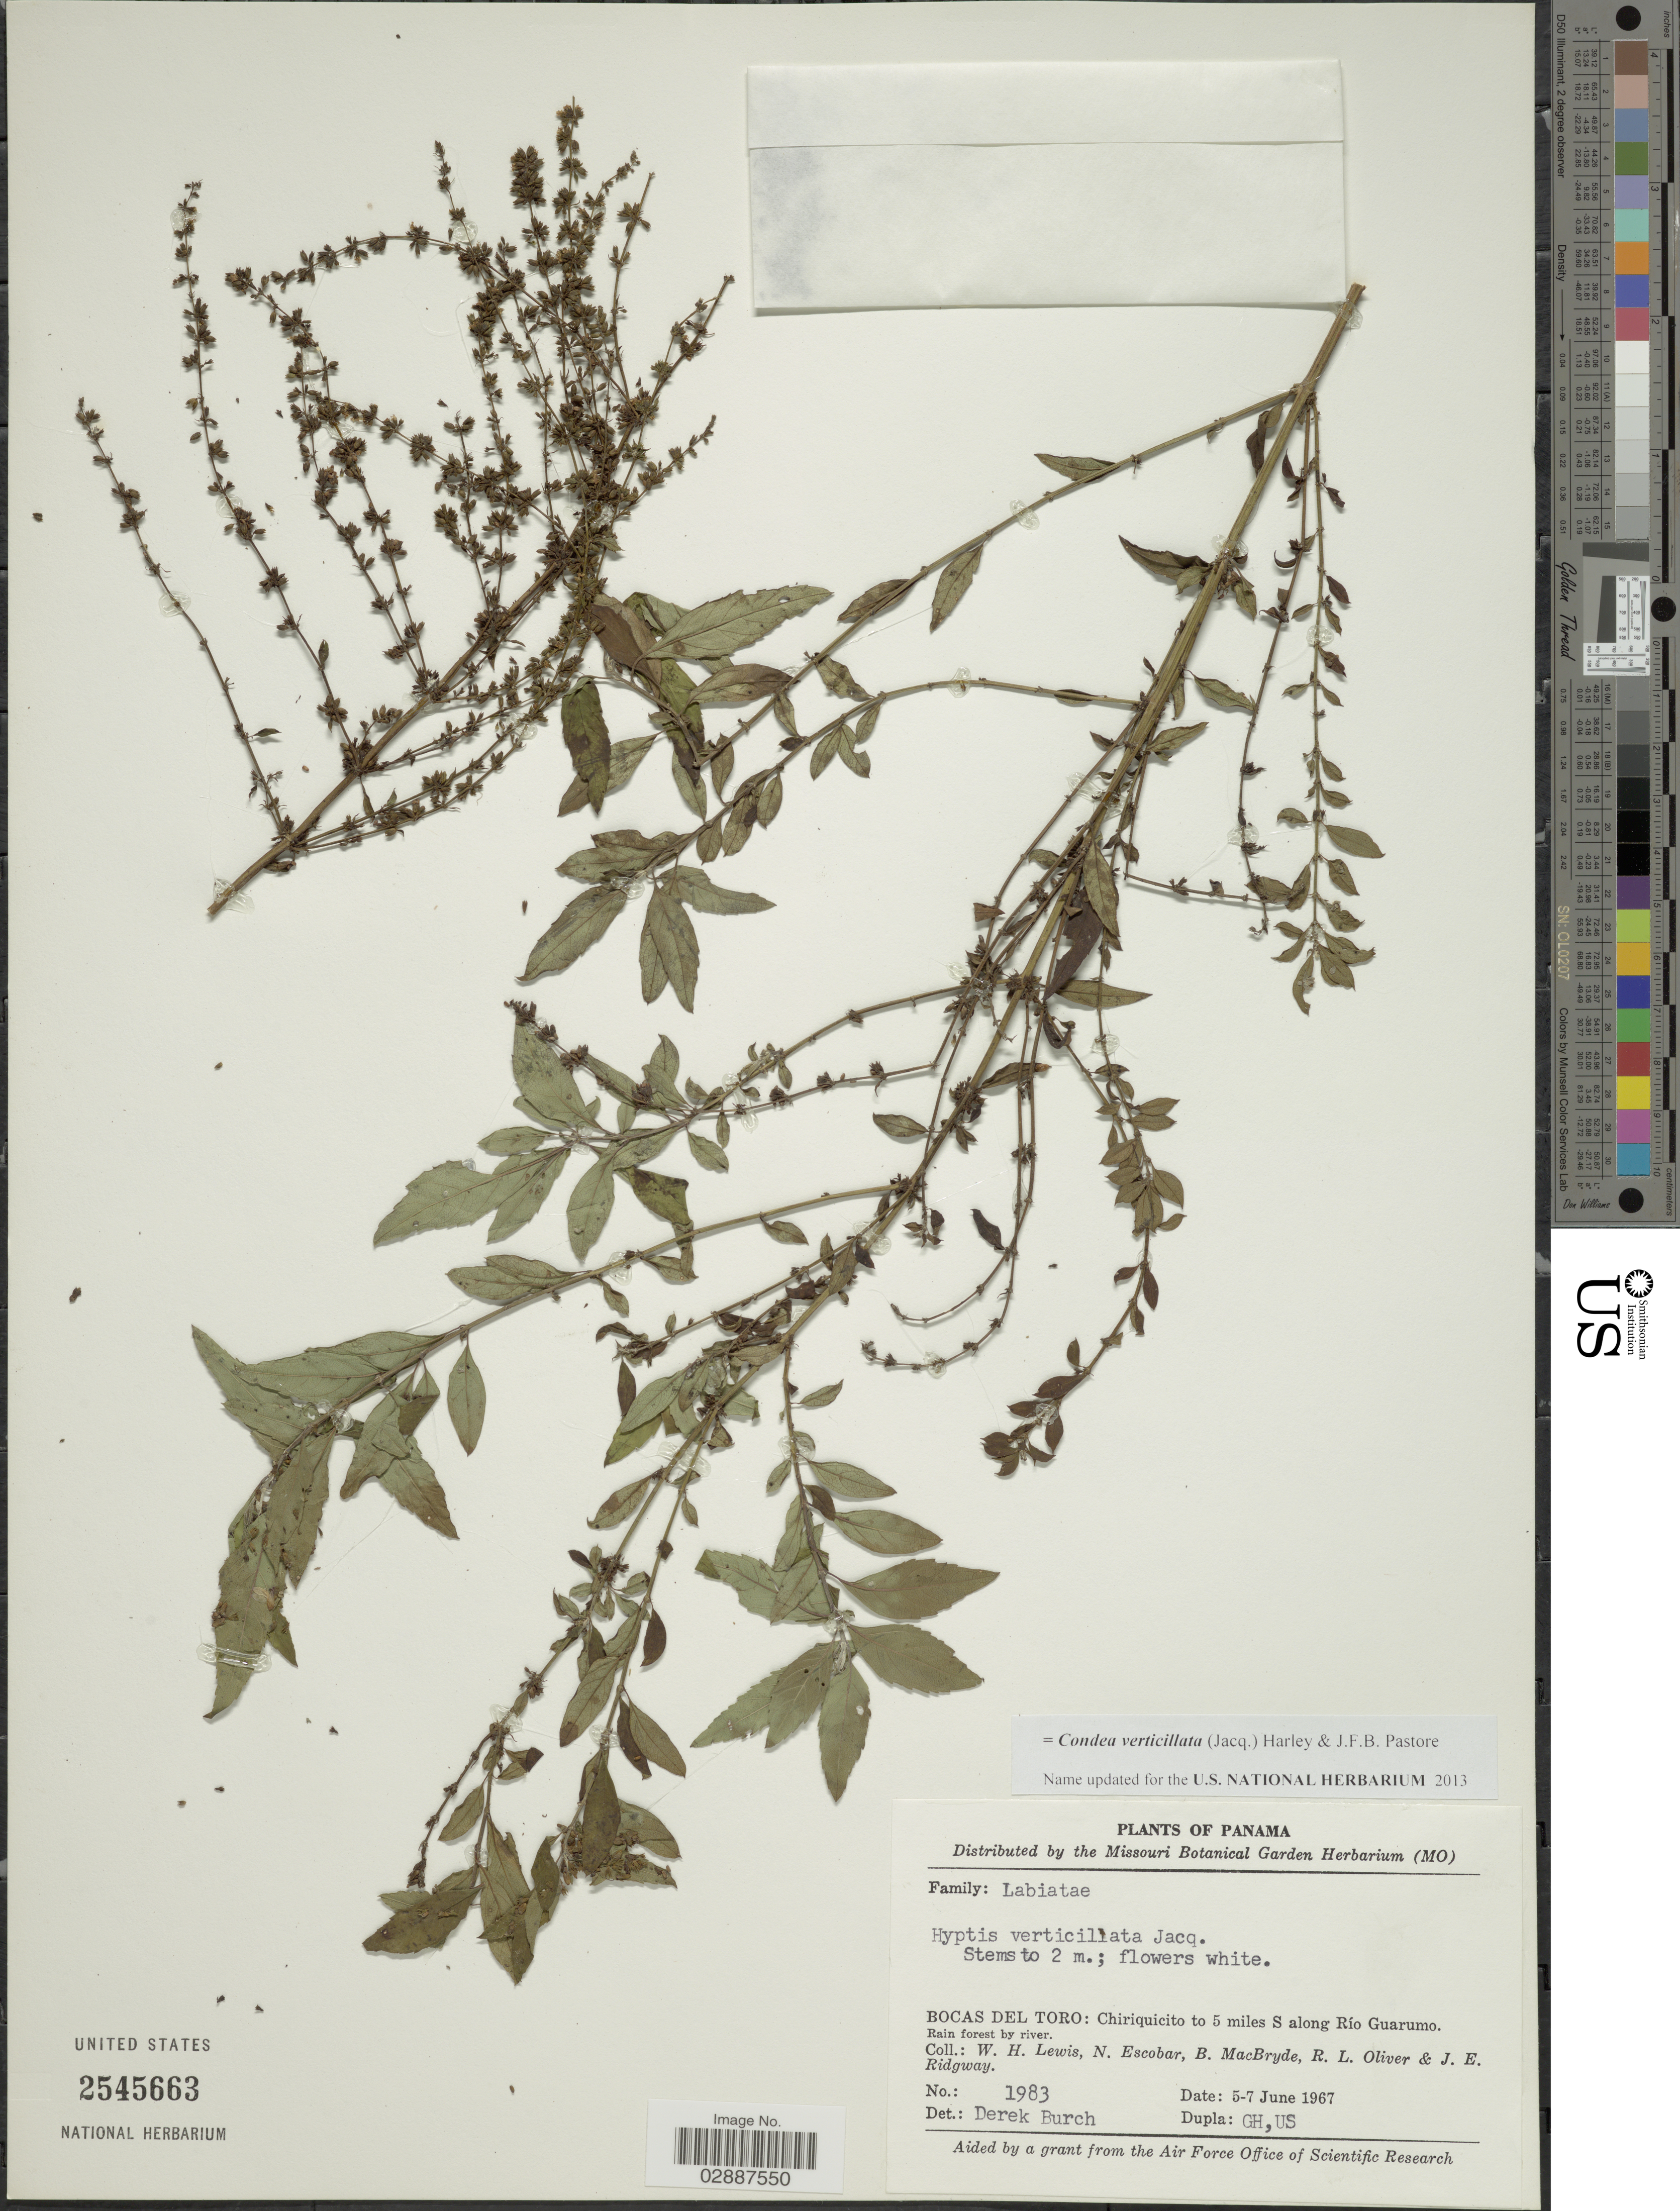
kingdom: Plantae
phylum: Tracheophyta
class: Magnoliopsida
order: Lamiales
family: Lamiaceae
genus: Condea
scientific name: Condea verticillata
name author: (Jacq.) Harley & J.F.B. Pastore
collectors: W. H. Lewis, N. Escobar, B. MacBryde, R. Oliver & J. Ridgway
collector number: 1983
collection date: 1967-06-05/1967-06-07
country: Panama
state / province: Bocas del Toro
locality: Chiriquicito to 5 miles S along Río Guarumo.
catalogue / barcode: US 2545663